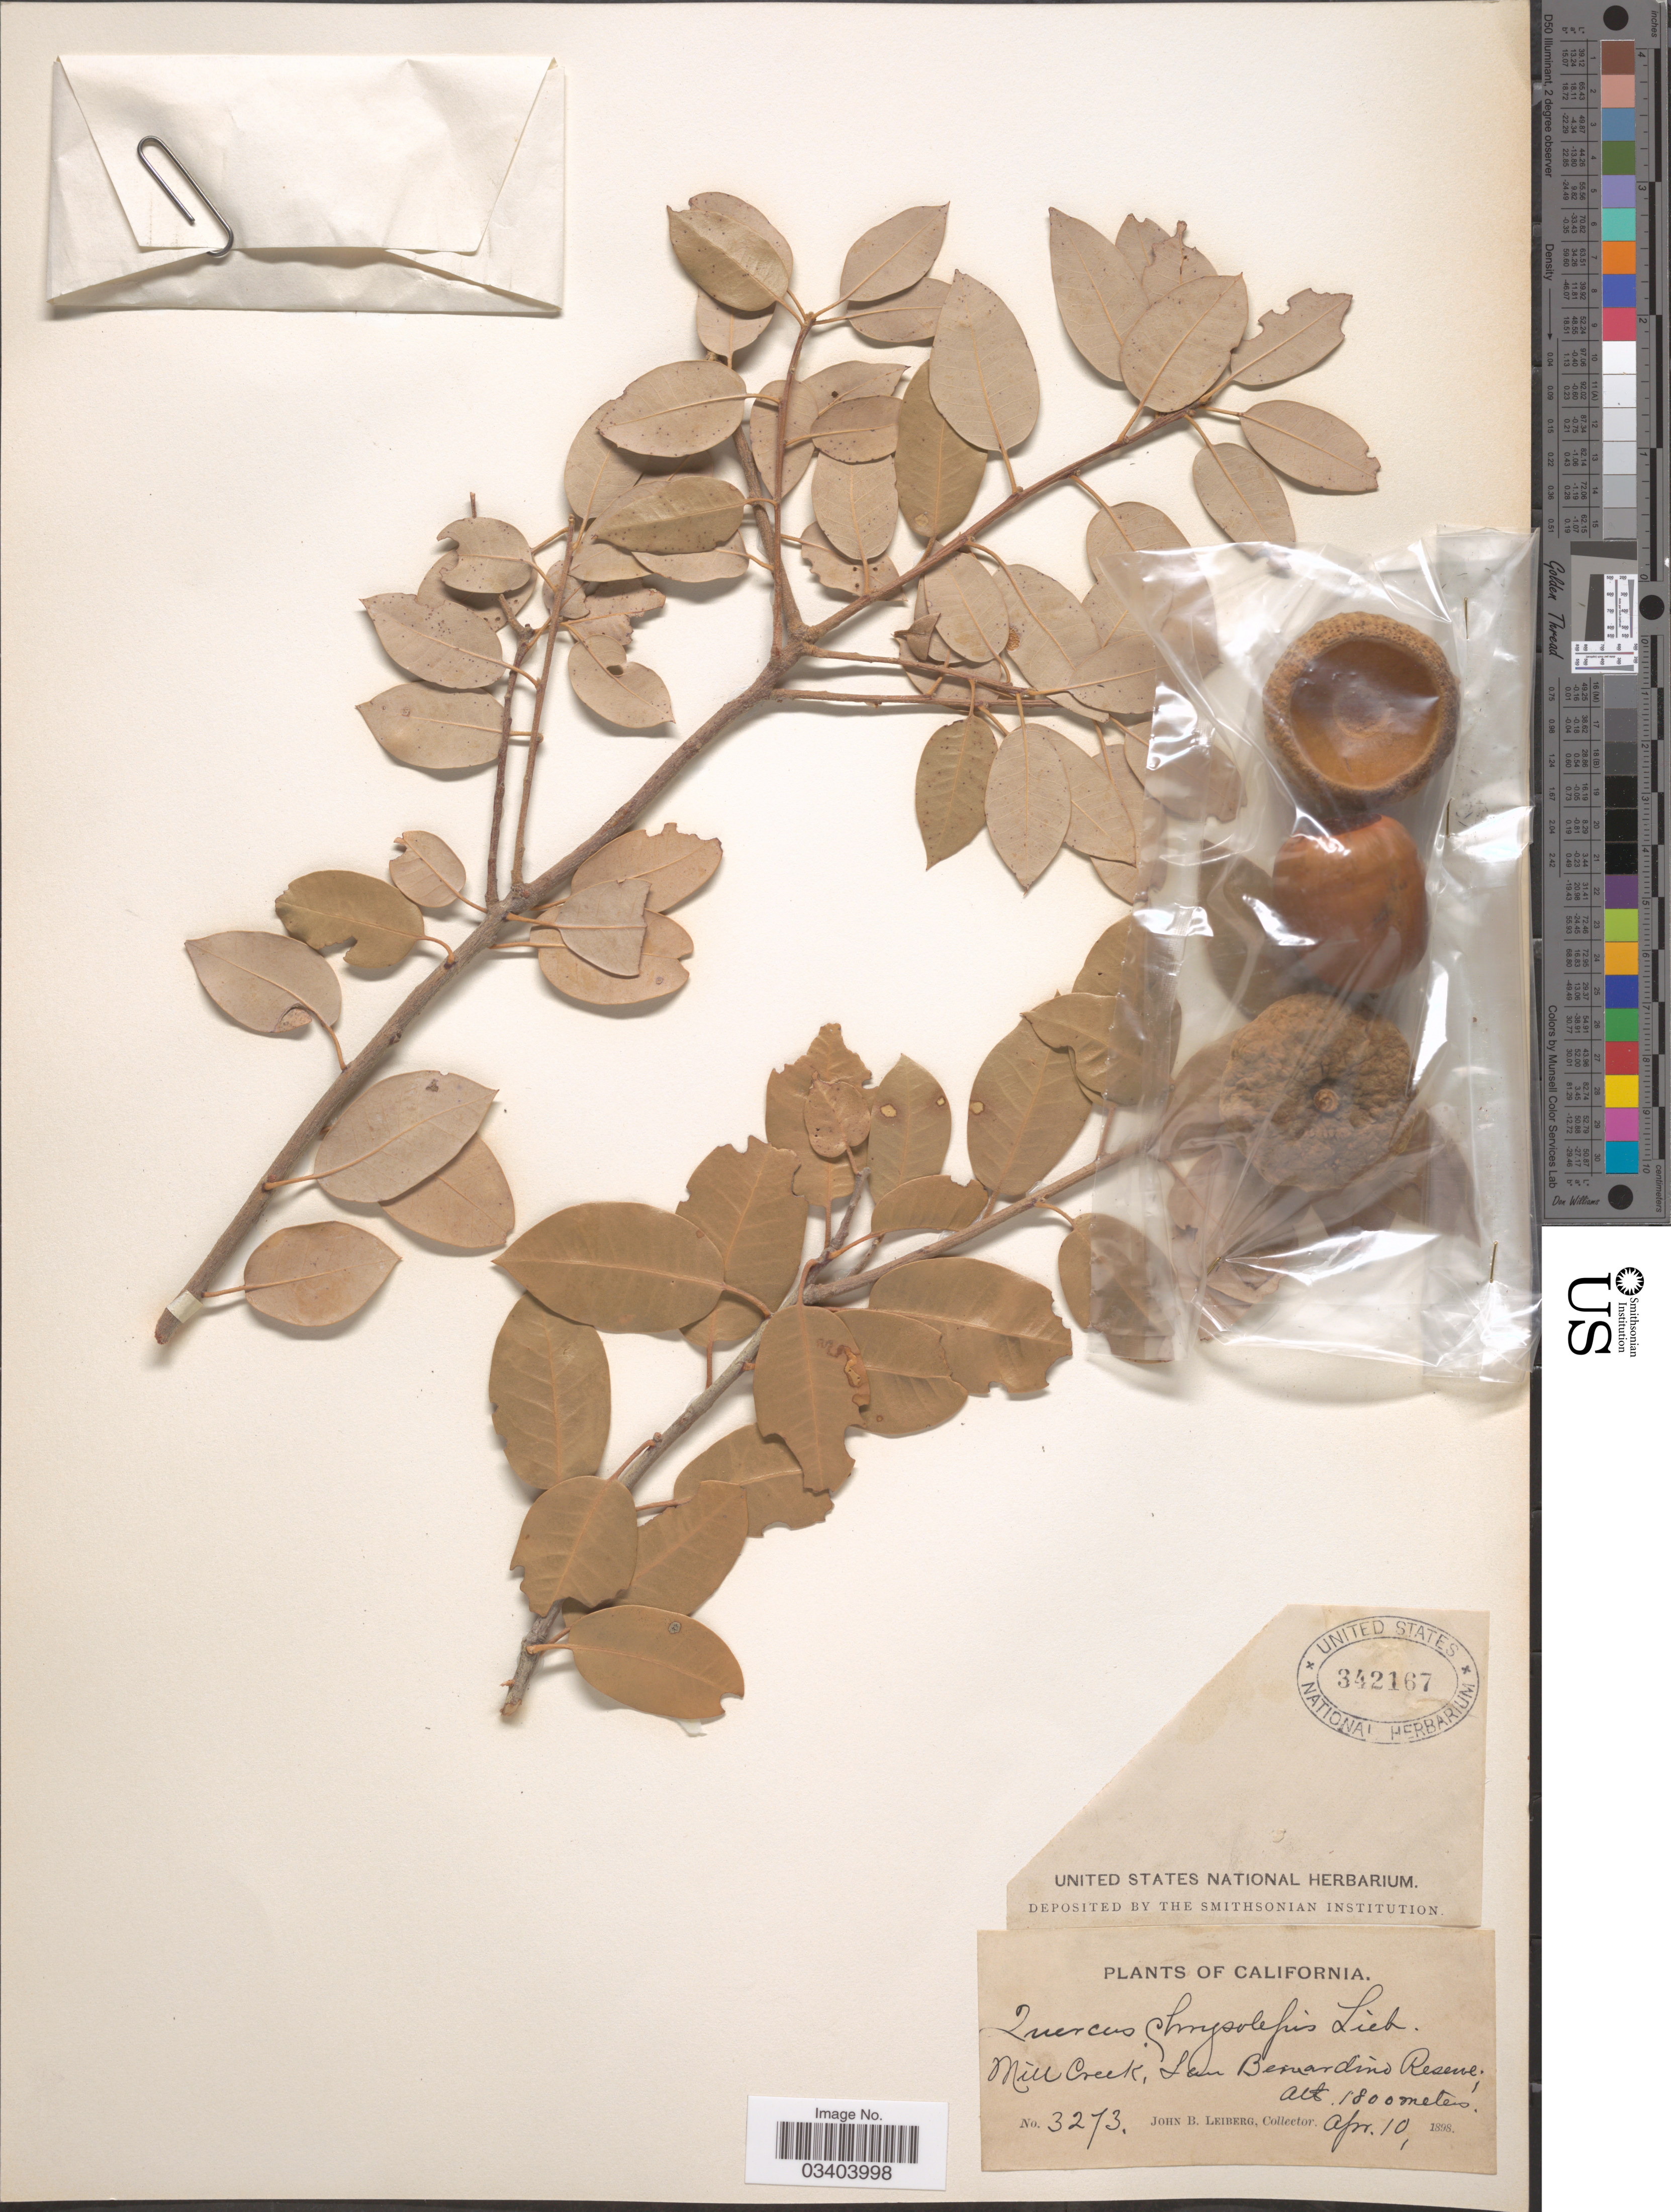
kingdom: Plantae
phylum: Tracheophyta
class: Magnoliopsida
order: Fagales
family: Fagaceae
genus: Quercus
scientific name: Quercus chrysolepis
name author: Liebm.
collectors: J. B. Leiberg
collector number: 3273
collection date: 1898-04-10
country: United States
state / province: California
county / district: San Bernardino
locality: Mill Creek, San Bernardino Reserve.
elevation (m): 1800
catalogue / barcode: US 342167